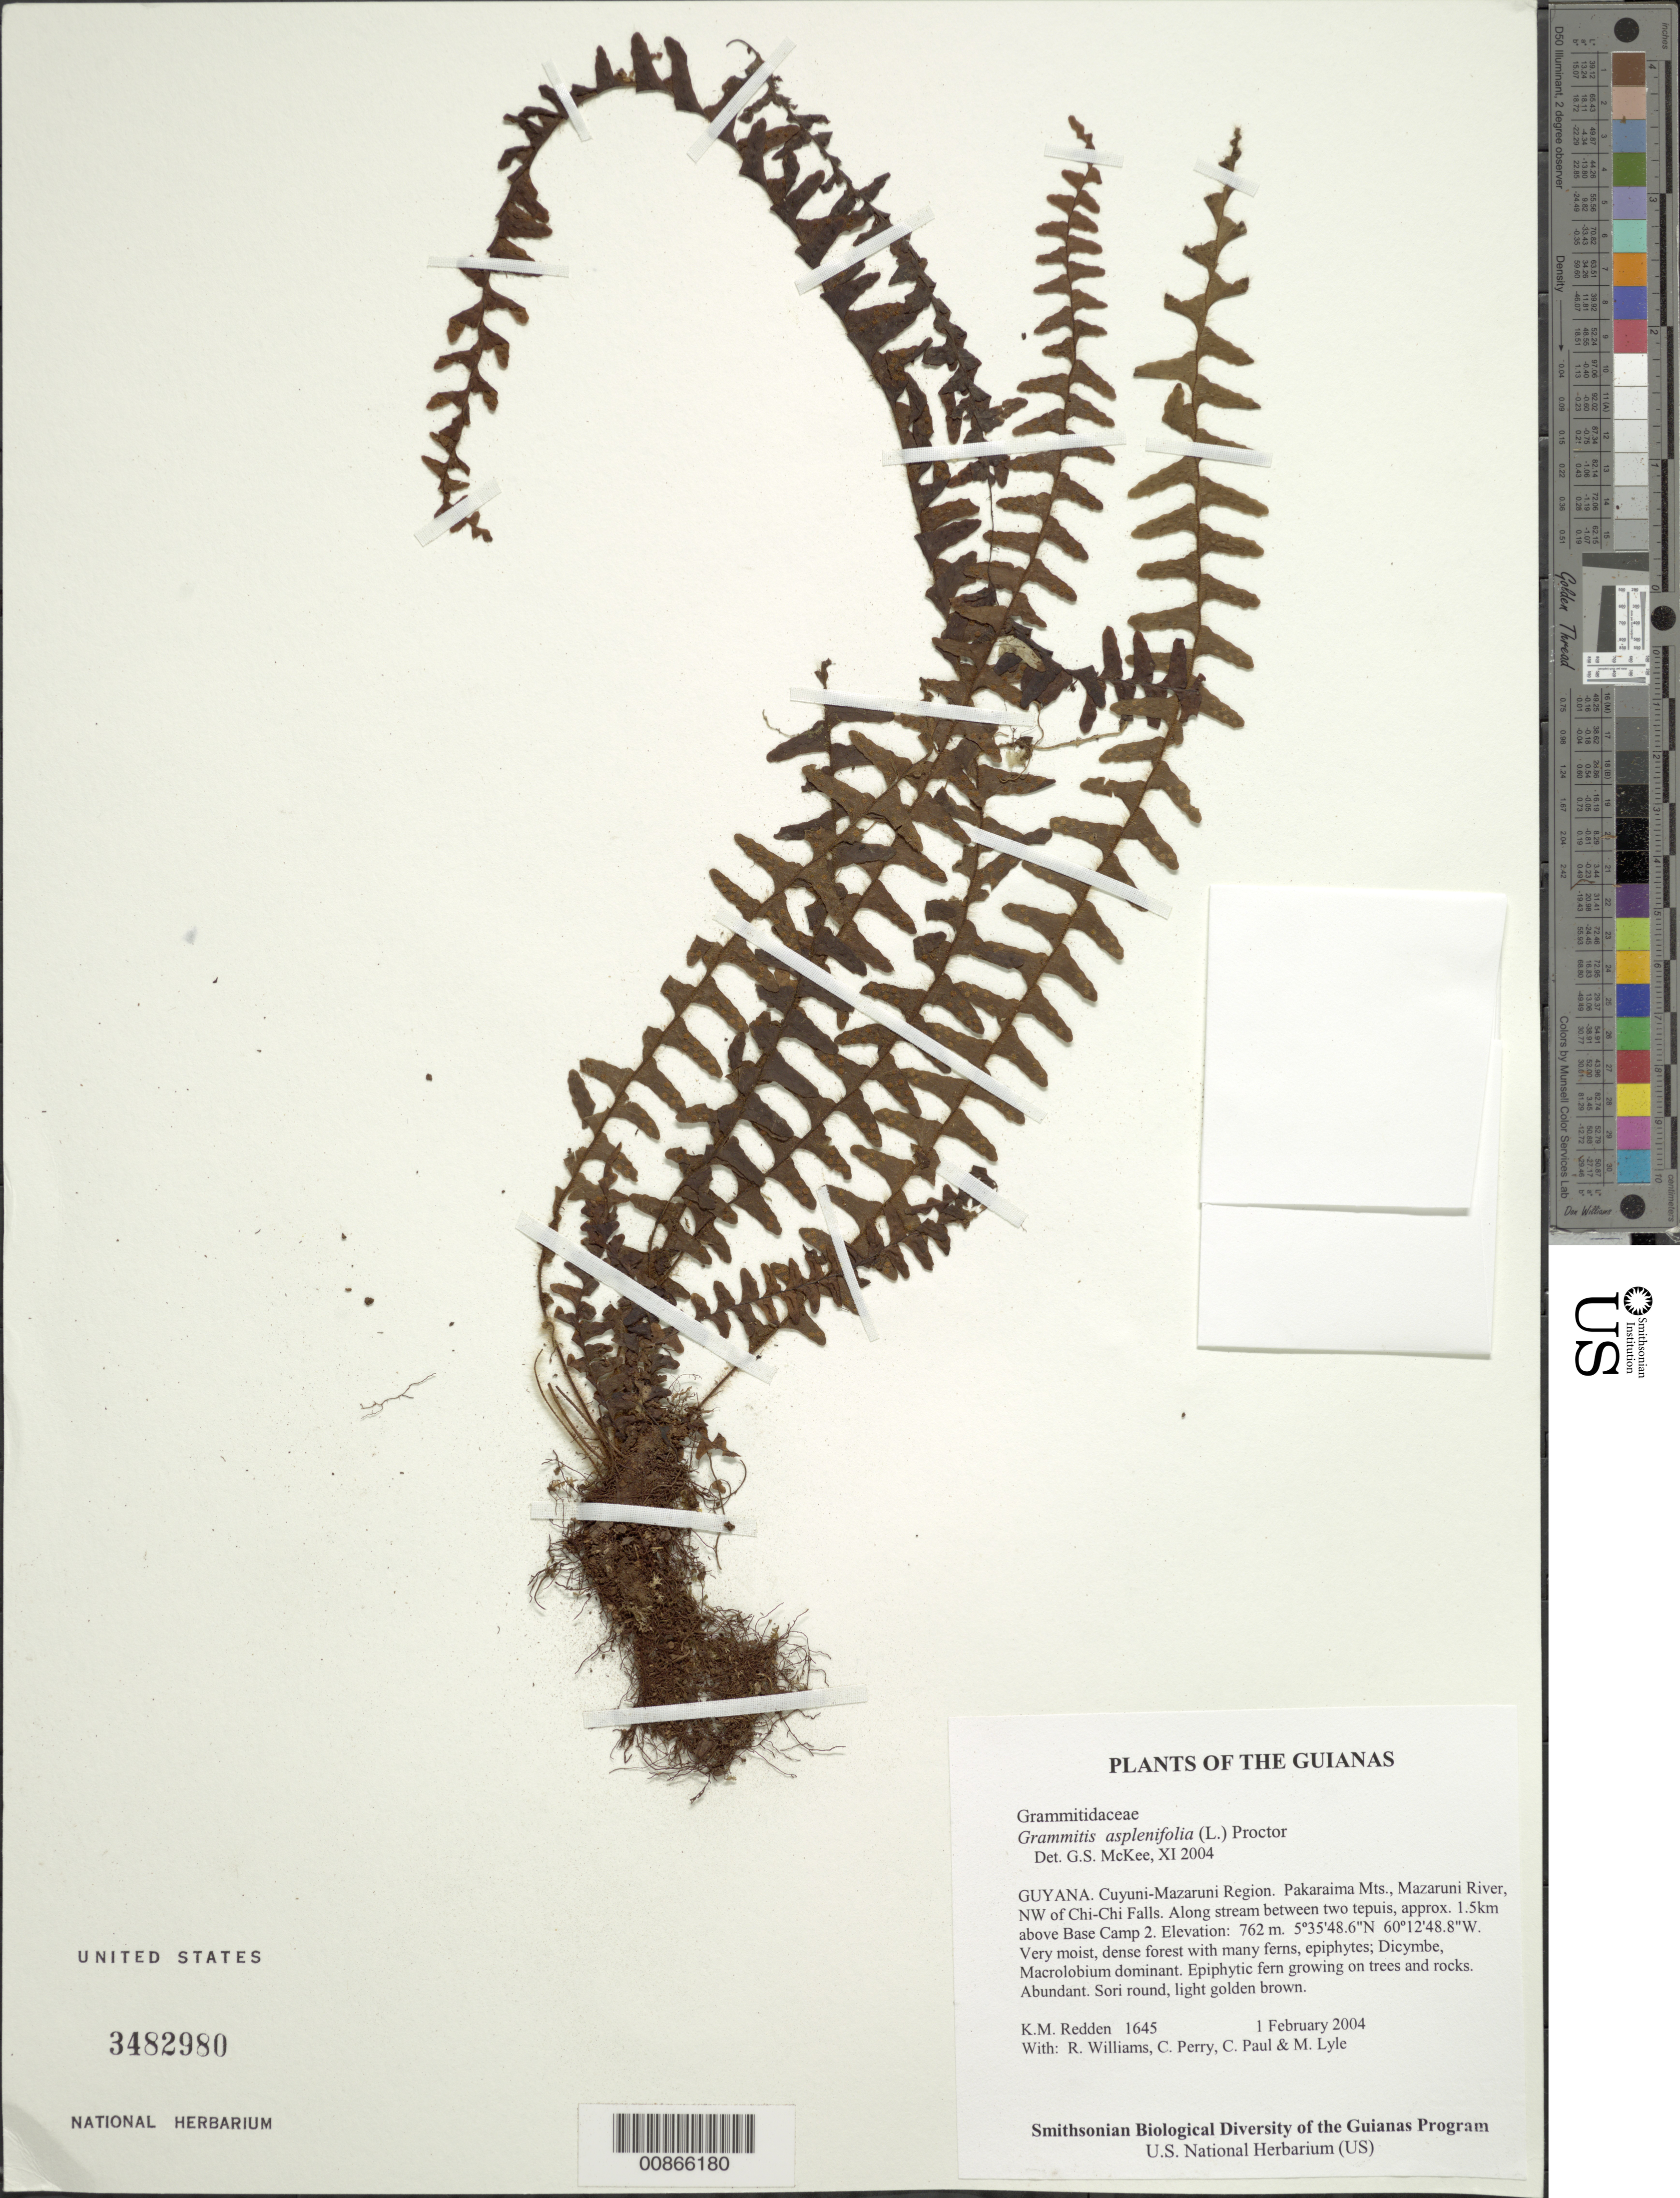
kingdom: Plantae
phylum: Tracheophyta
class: Polypodiopsida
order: Polypodiales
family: Polypodiaceae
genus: Terpsichore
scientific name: Terpsichore asplenifolia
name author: (L.) A.R. Sm.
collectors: K. M. Redden, R. Williams, C. Perry, C. Paul & M. Lyle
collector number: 1645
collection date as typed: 1 February 2004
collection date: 2004-02-01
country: Guyana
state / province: Cuyuni-Mazaruni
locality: Pakaraima Mts., Mazaruni River, NW of Chi-Chi Falls. Along stream between two tepuis, approx. 1.5km above Base Camp 2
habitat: Very moist, dense forest with many ferns, epiphytes; Dicymbe, Macrolobium dominant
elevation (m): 762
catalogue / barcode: US 3482980